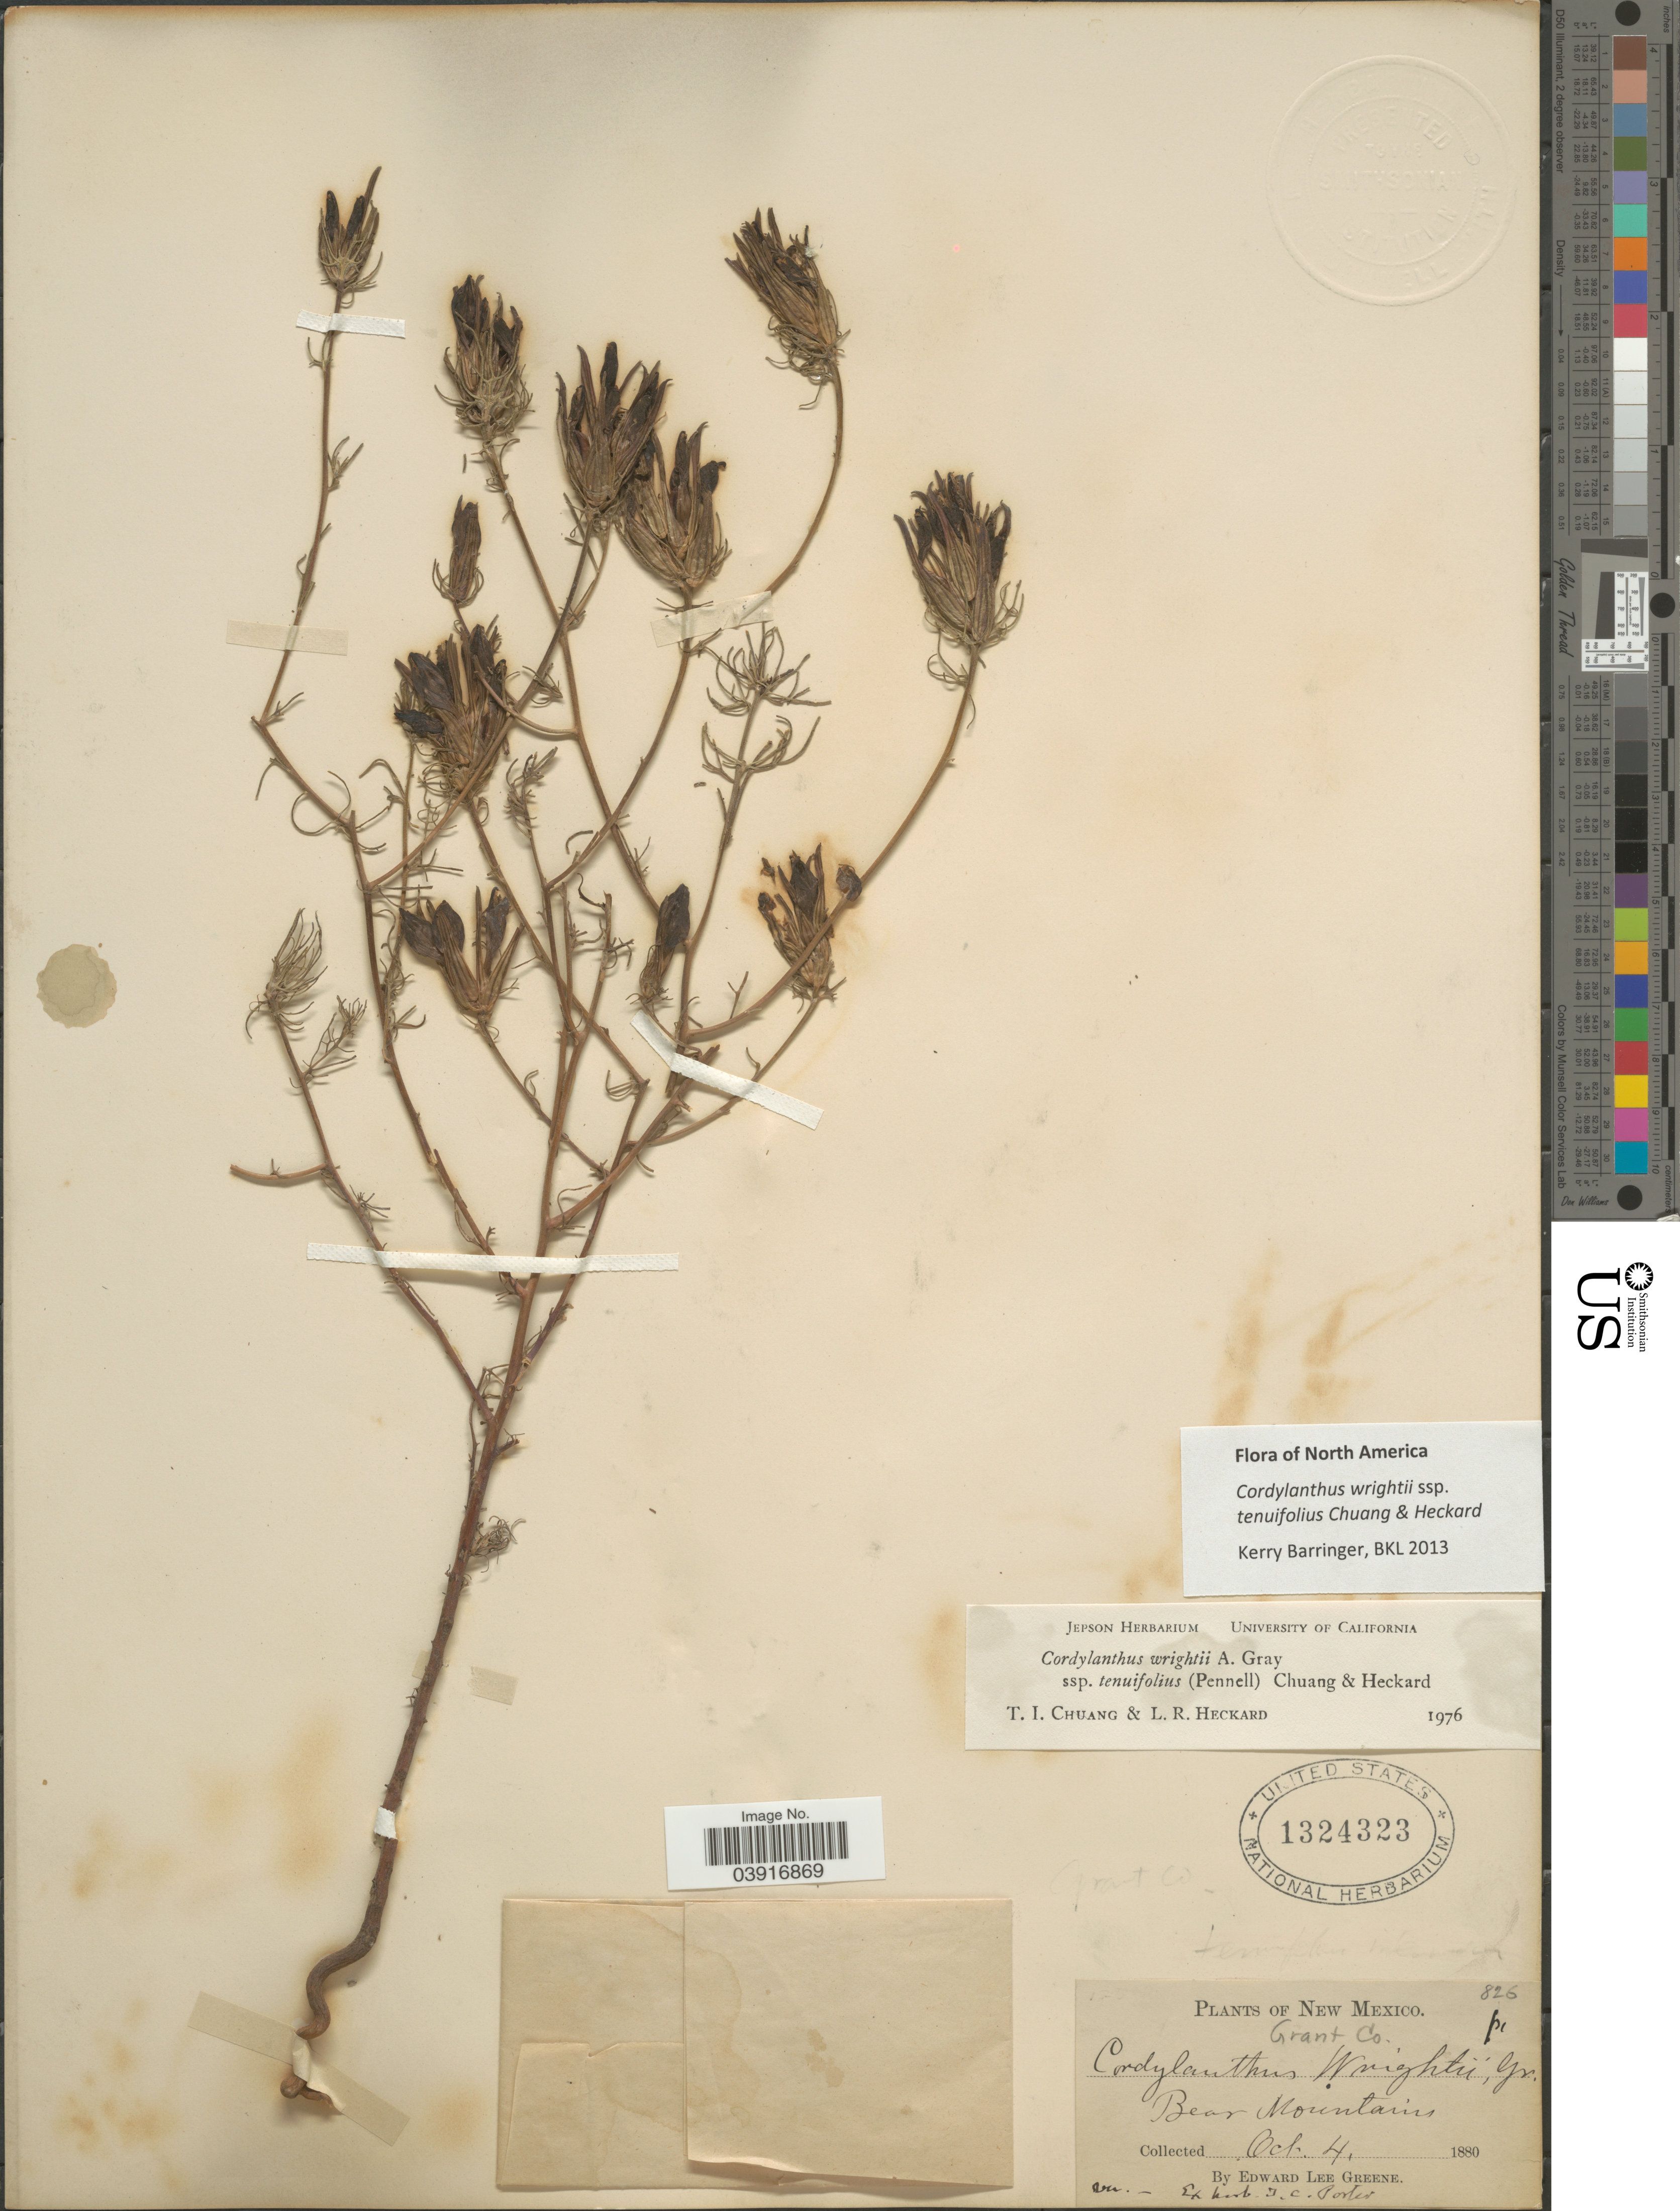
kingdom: Plantae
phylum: Tracheophyta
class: Magnoliopsida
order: Lamiales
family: Orobanchaceae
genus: Cordylanthus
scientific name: Cordylanthus wrightii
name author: A. Gray in Emory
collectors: E. L. Greene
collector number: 826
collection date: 1880-10-04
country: United States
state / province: New Mexico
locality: Grant Co. Bear Mountains.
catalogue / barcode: US 1324323